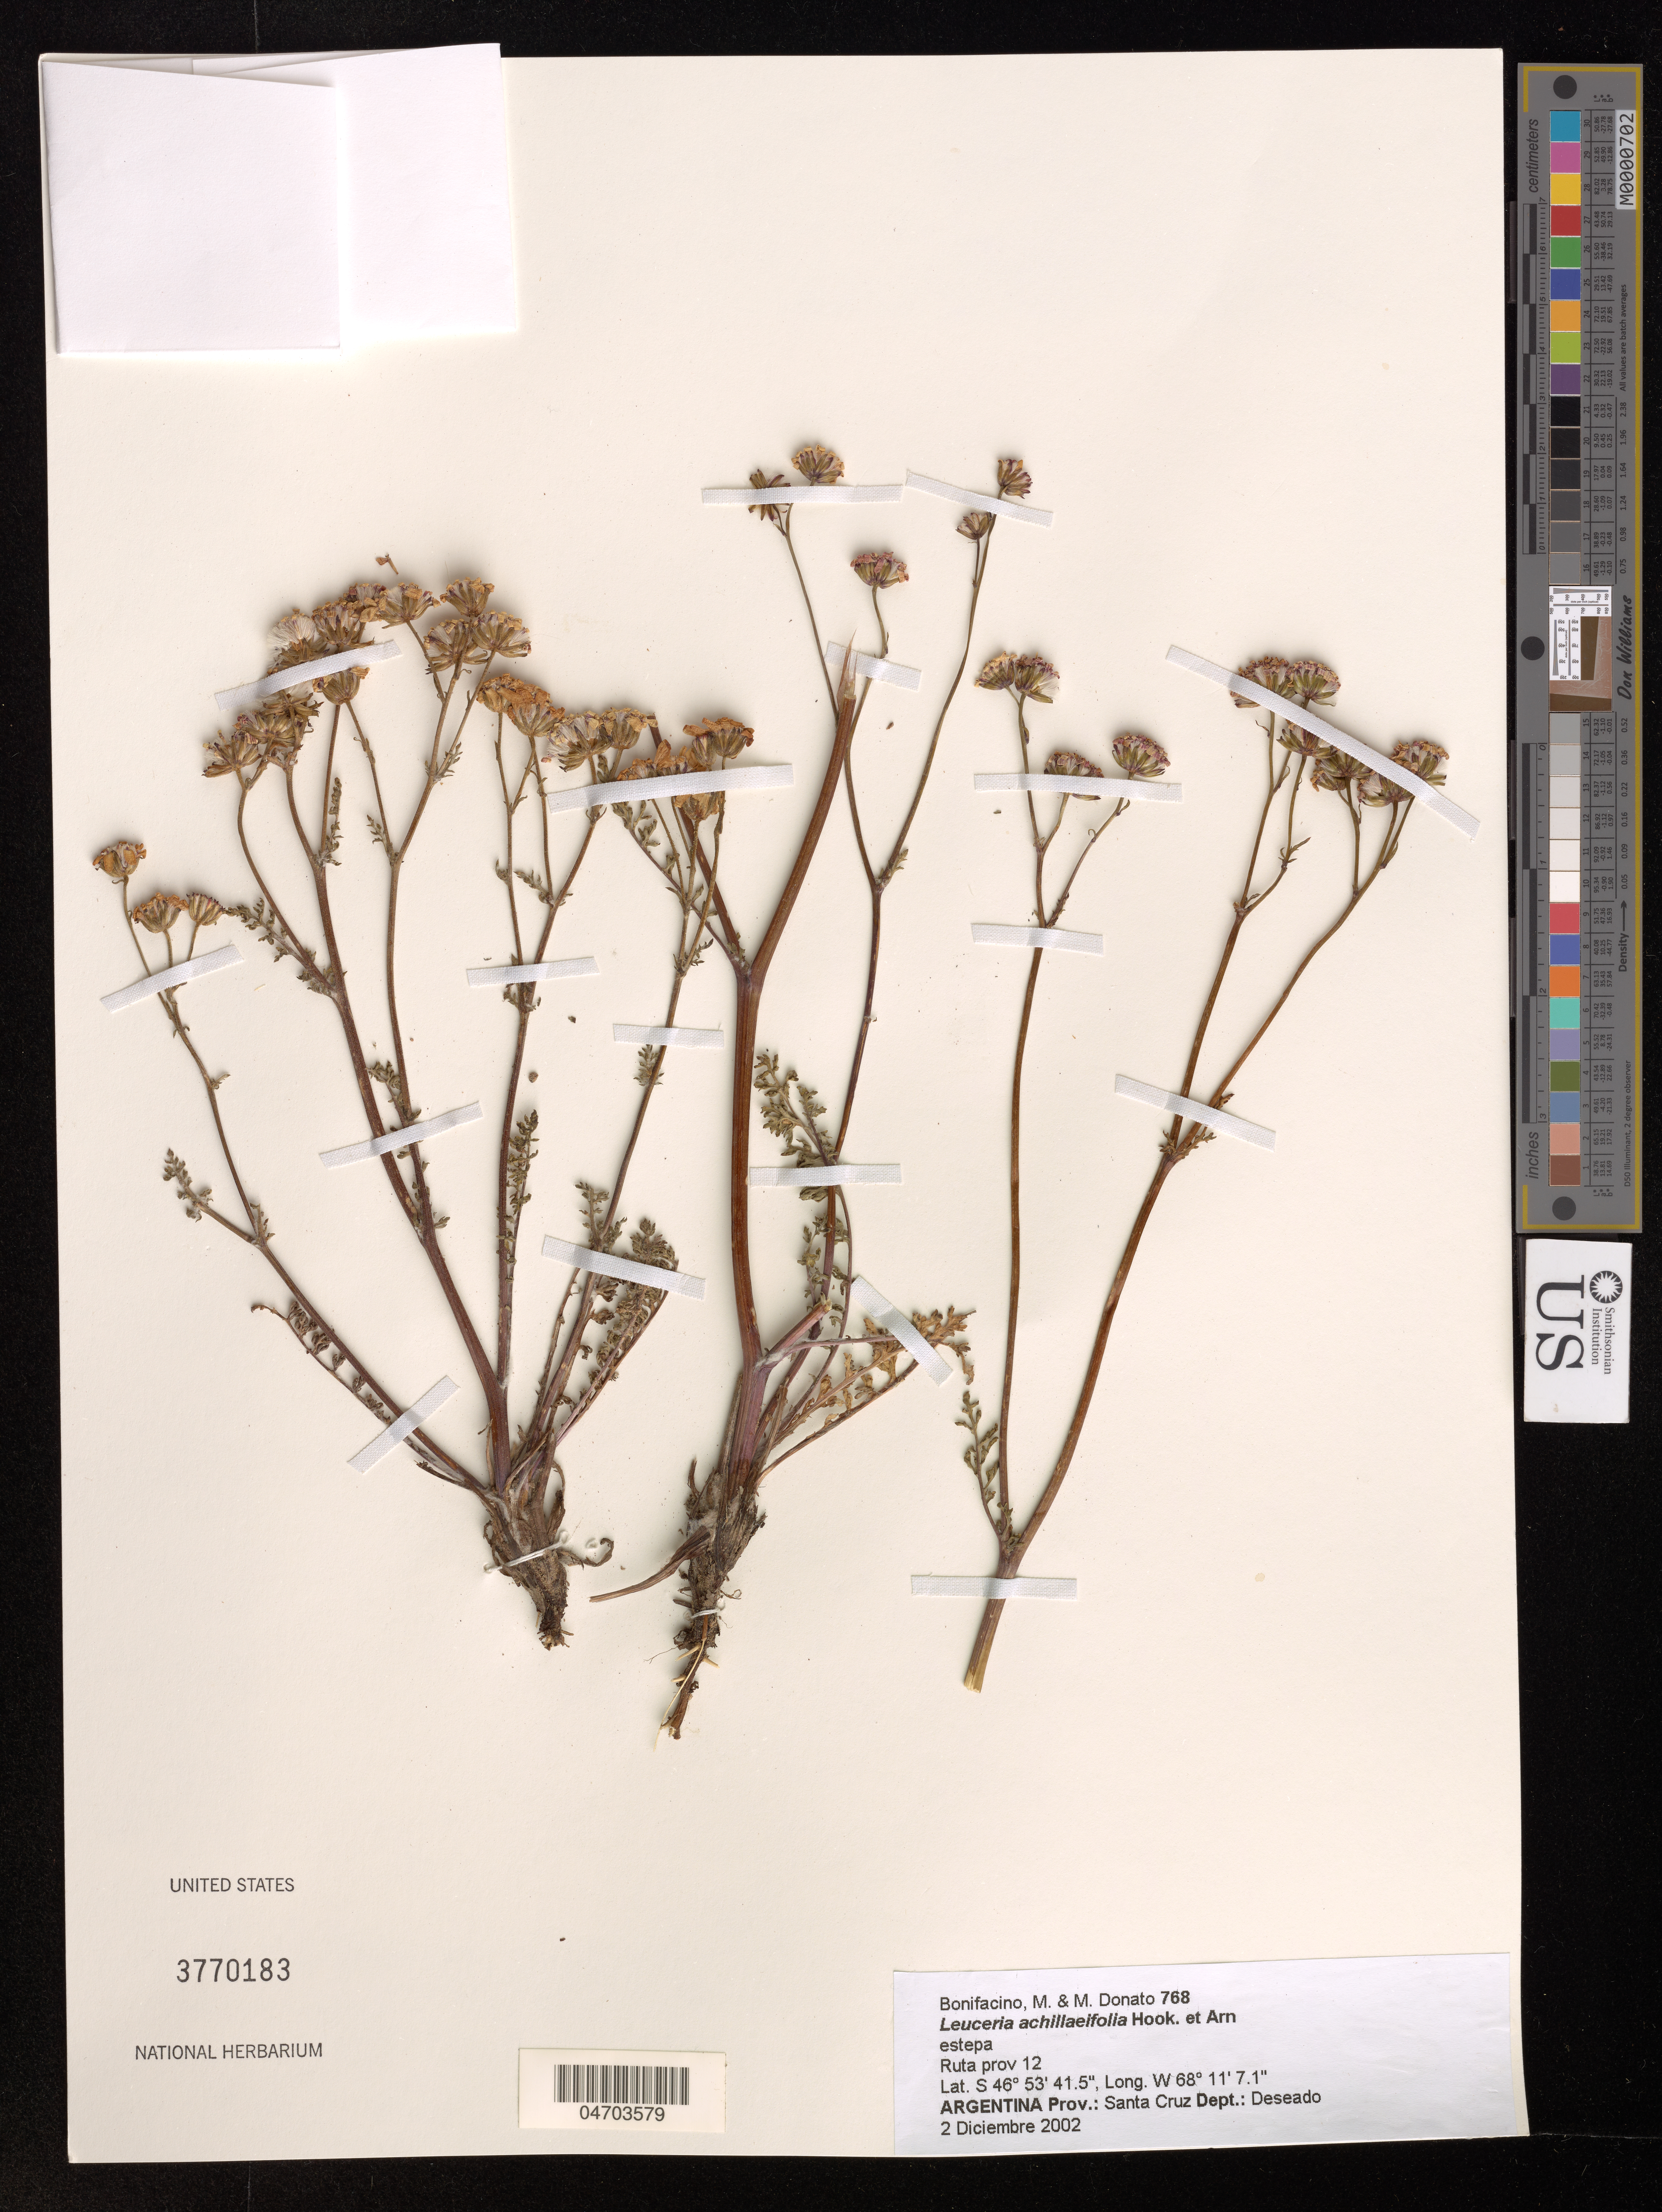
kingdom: Plantae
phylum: Tracheophyta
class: Magnoliopsida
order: Asterales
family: Asteraceae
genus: Leucheria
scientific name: Leucheria achilleifolia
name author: Hook. & Arn.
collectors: M. Bonifacio & M. Donato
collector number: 768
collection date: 2002-12-02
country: Argentina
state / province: Santa Cruz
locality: Ruta prov 12. Dept.: Deseado.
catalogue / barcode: US 3770183